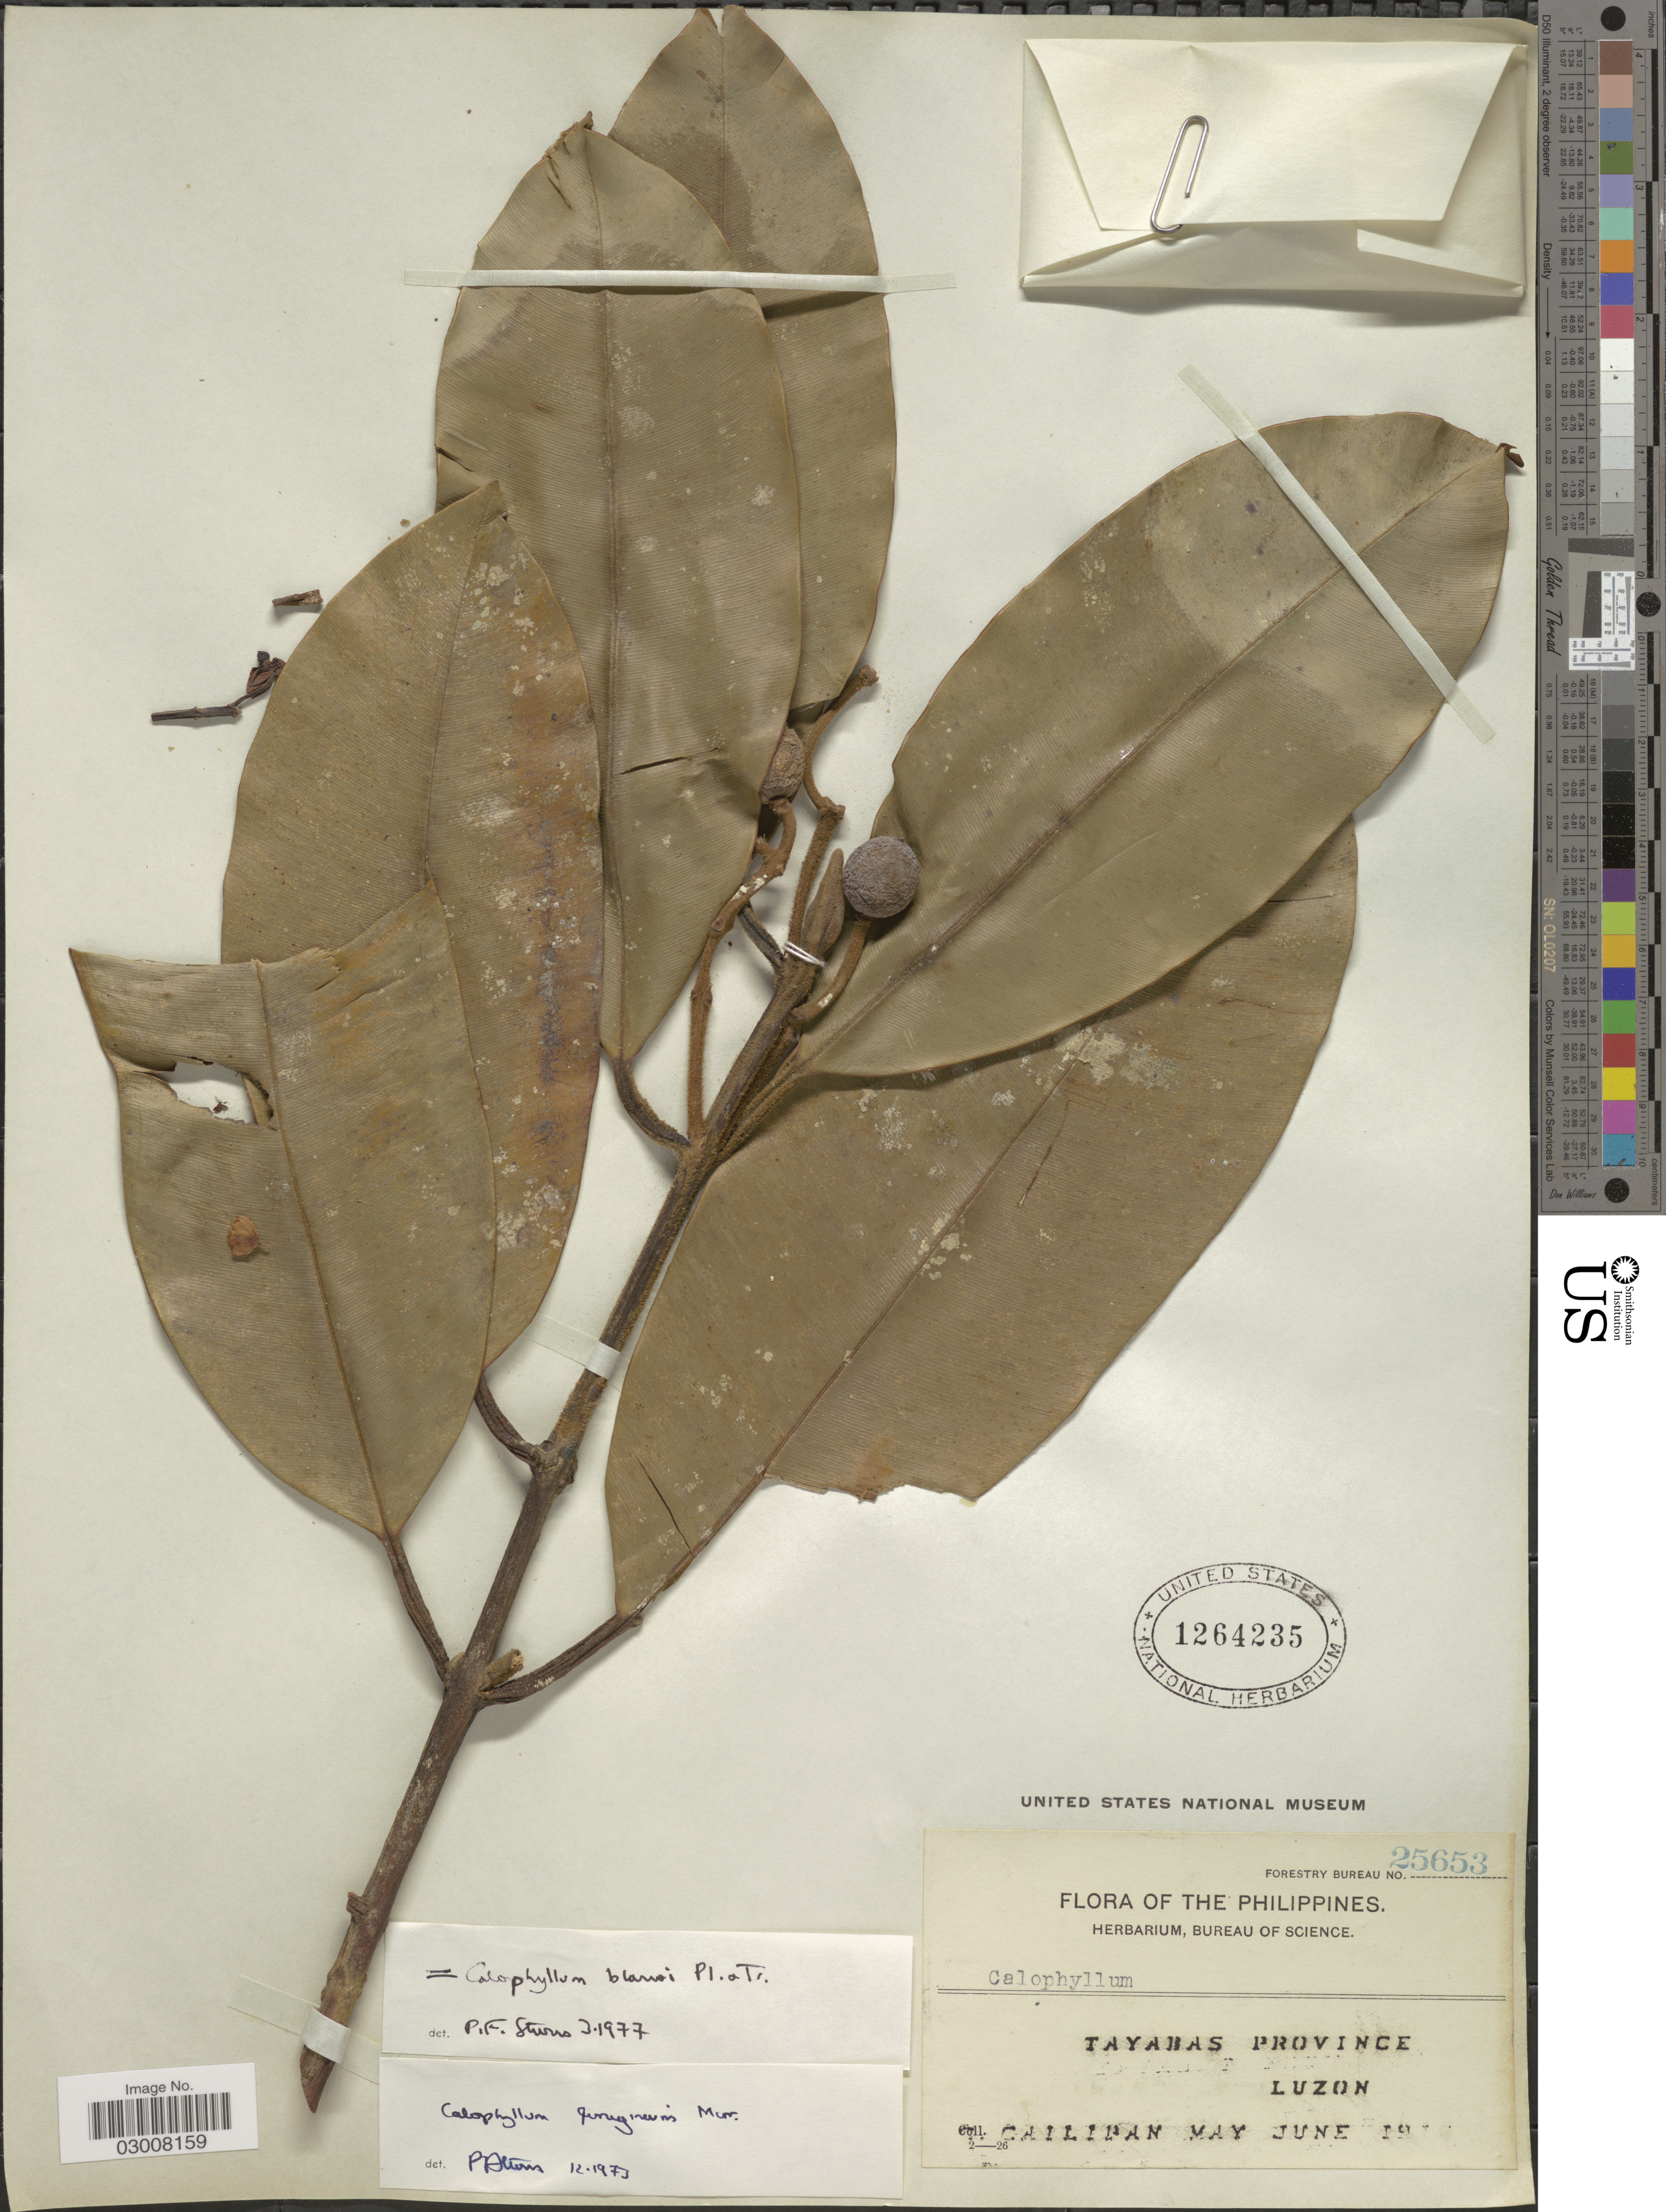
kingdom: Plantae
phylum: Tracheophyta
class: Magnoliopsida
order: Malpighiales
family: Calophyllaceae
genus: Calophyllum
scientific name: Calophyllum blancoi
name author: Planch. & Triana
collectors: C. Cailipan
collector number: Forestry Bureau 25653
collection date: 1911-06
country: Philippines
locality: Tayabas Province, Luzon.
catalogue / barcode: US 1264235